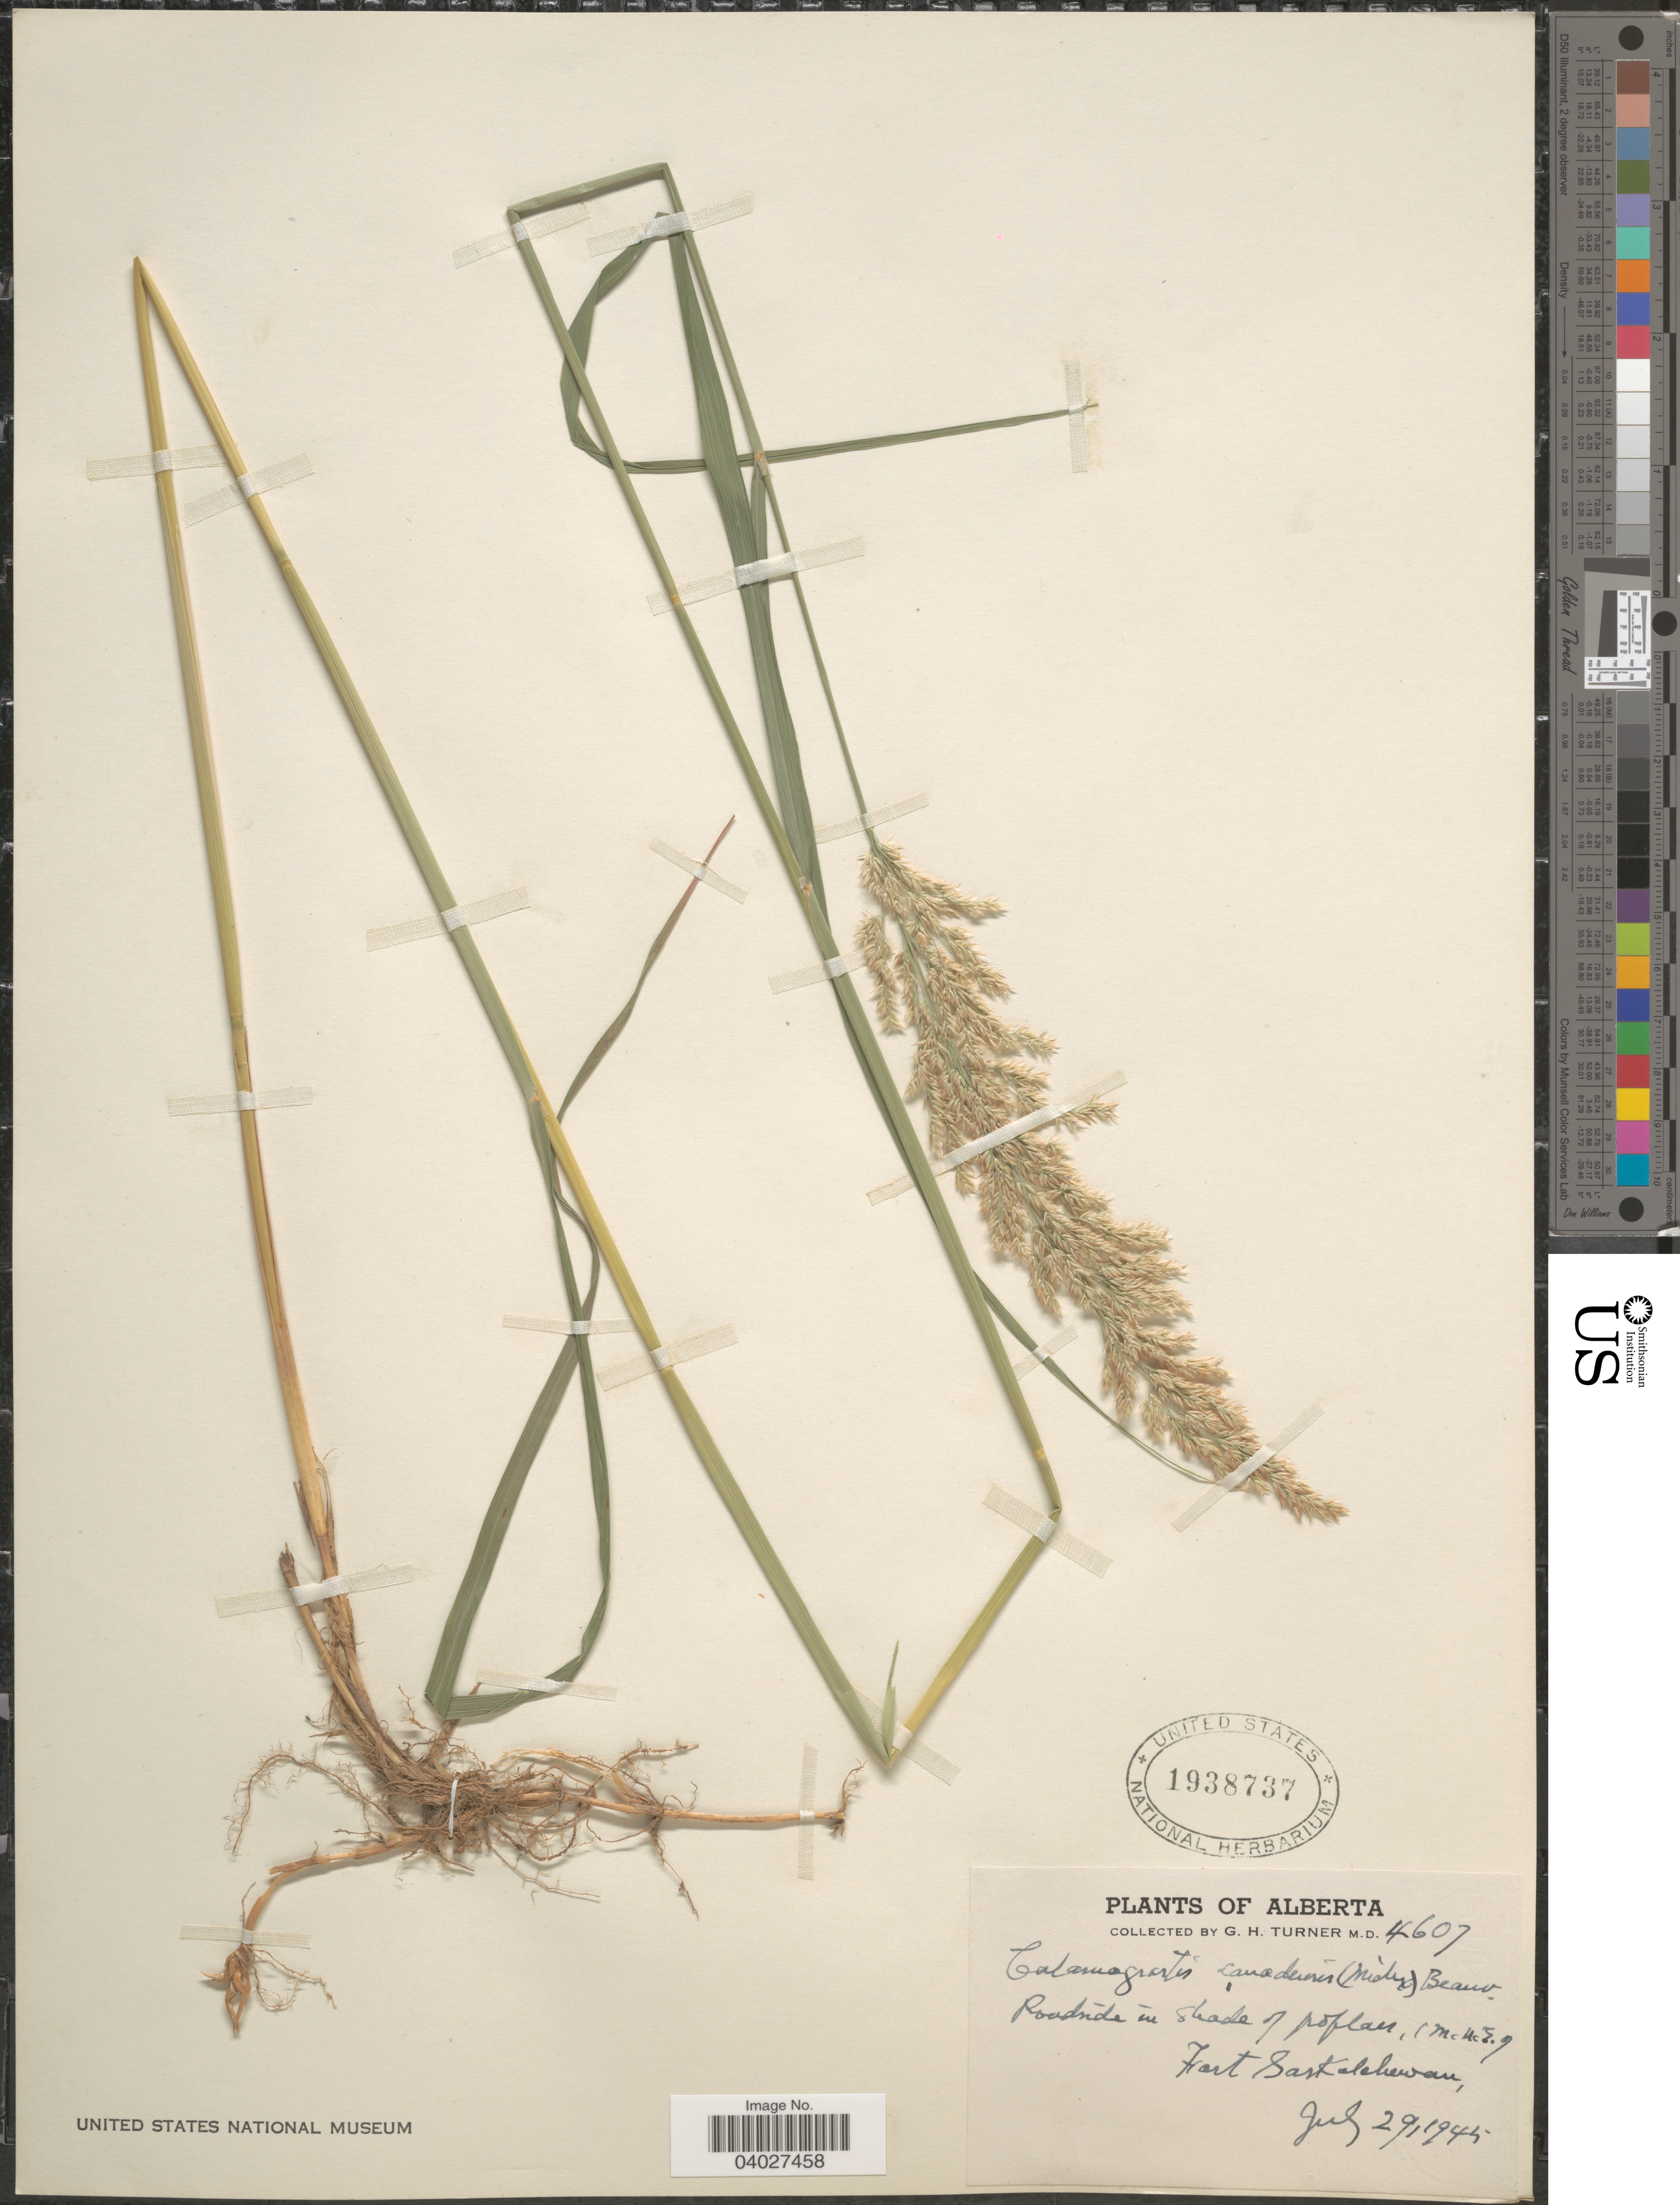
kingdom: Plantae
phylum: Tracheophyta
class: Liliopsida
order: Poales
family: Poaceae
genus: Calamagrostis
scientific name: Calamagrostis canadensis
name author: (Michx.) P. Beauv.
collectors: G. H. Turner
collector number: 4607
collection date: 1945-07-29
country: Canada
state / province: Alberta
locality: Roadside in shade of poplars, 1 mi. N.E. of Fort Saskatchewan.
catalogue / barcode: US 1938737